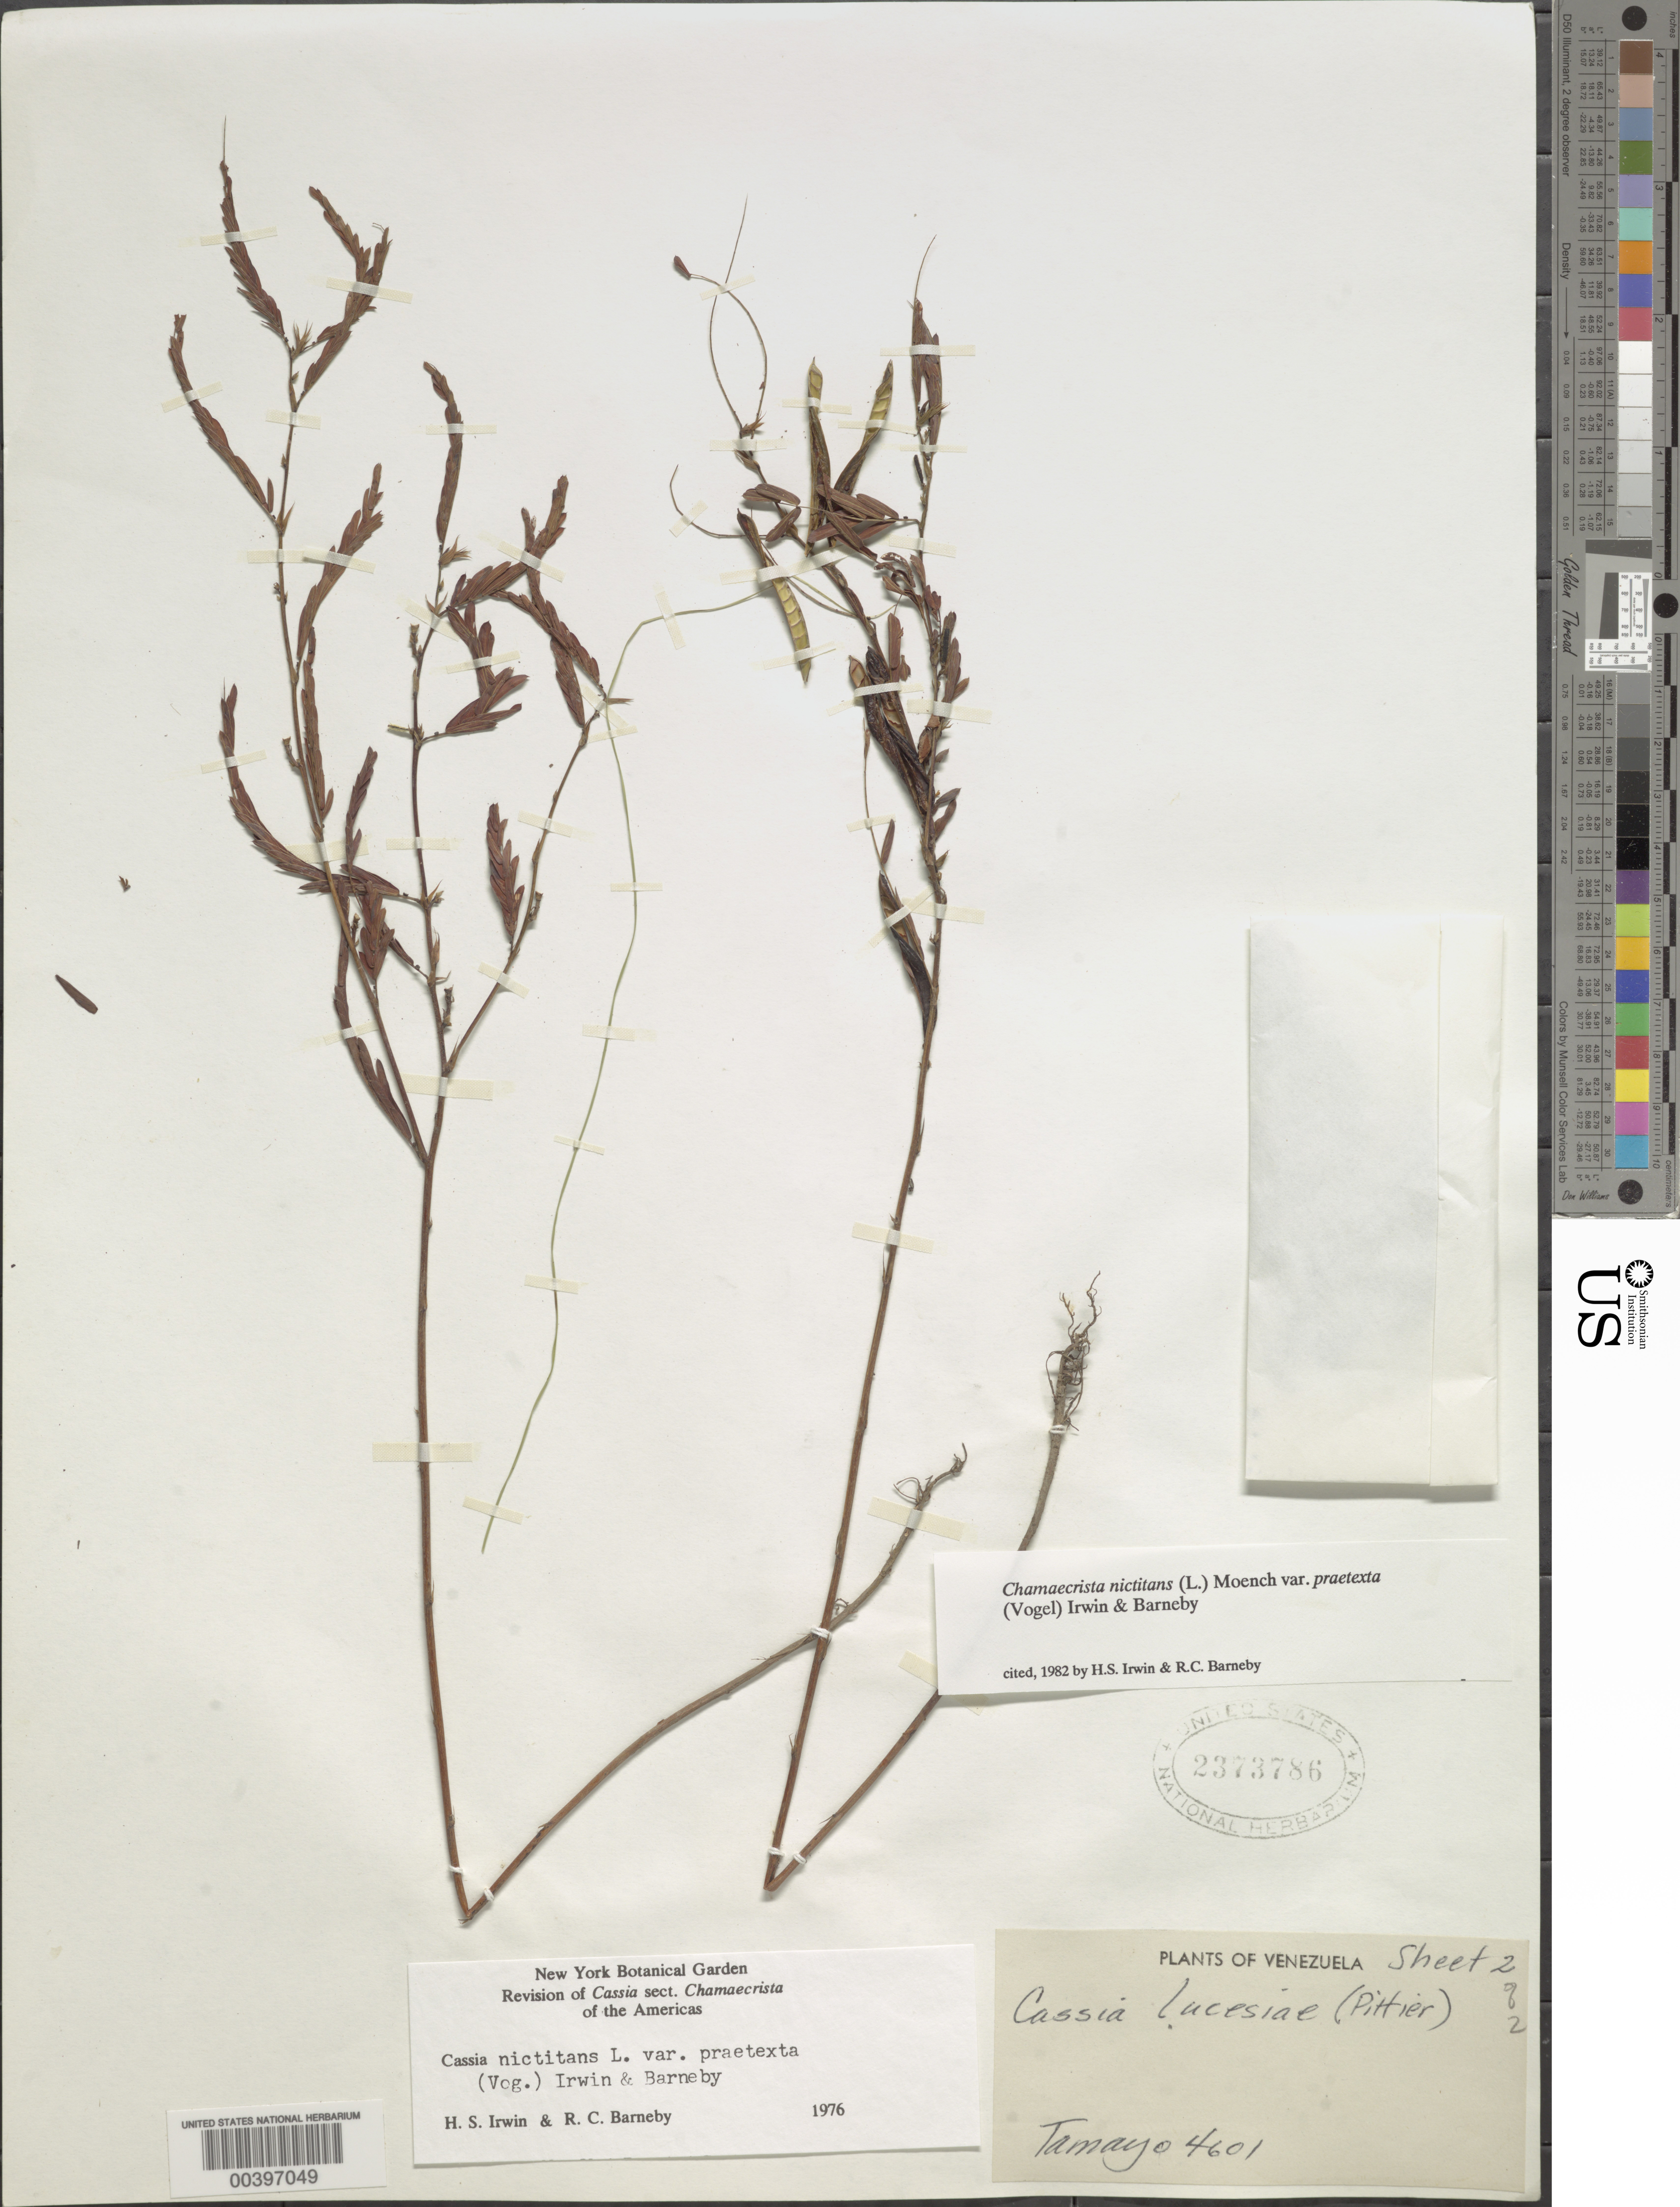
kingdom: Plantae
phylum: Tracheophyta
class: Magnoliopsida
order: Fabales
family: Fabaceae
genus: Chamaecrista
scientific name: Chamaecrista nictitans var. praetexta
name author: (Vogel) H.S. Irwin & Barneby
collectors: F. Tamayo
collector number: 4601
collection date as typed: Sep 1962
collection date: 1962-09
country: Venezuela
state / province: Guárico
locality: Sur de calabozo, via cazorla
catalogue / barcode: US 2373786